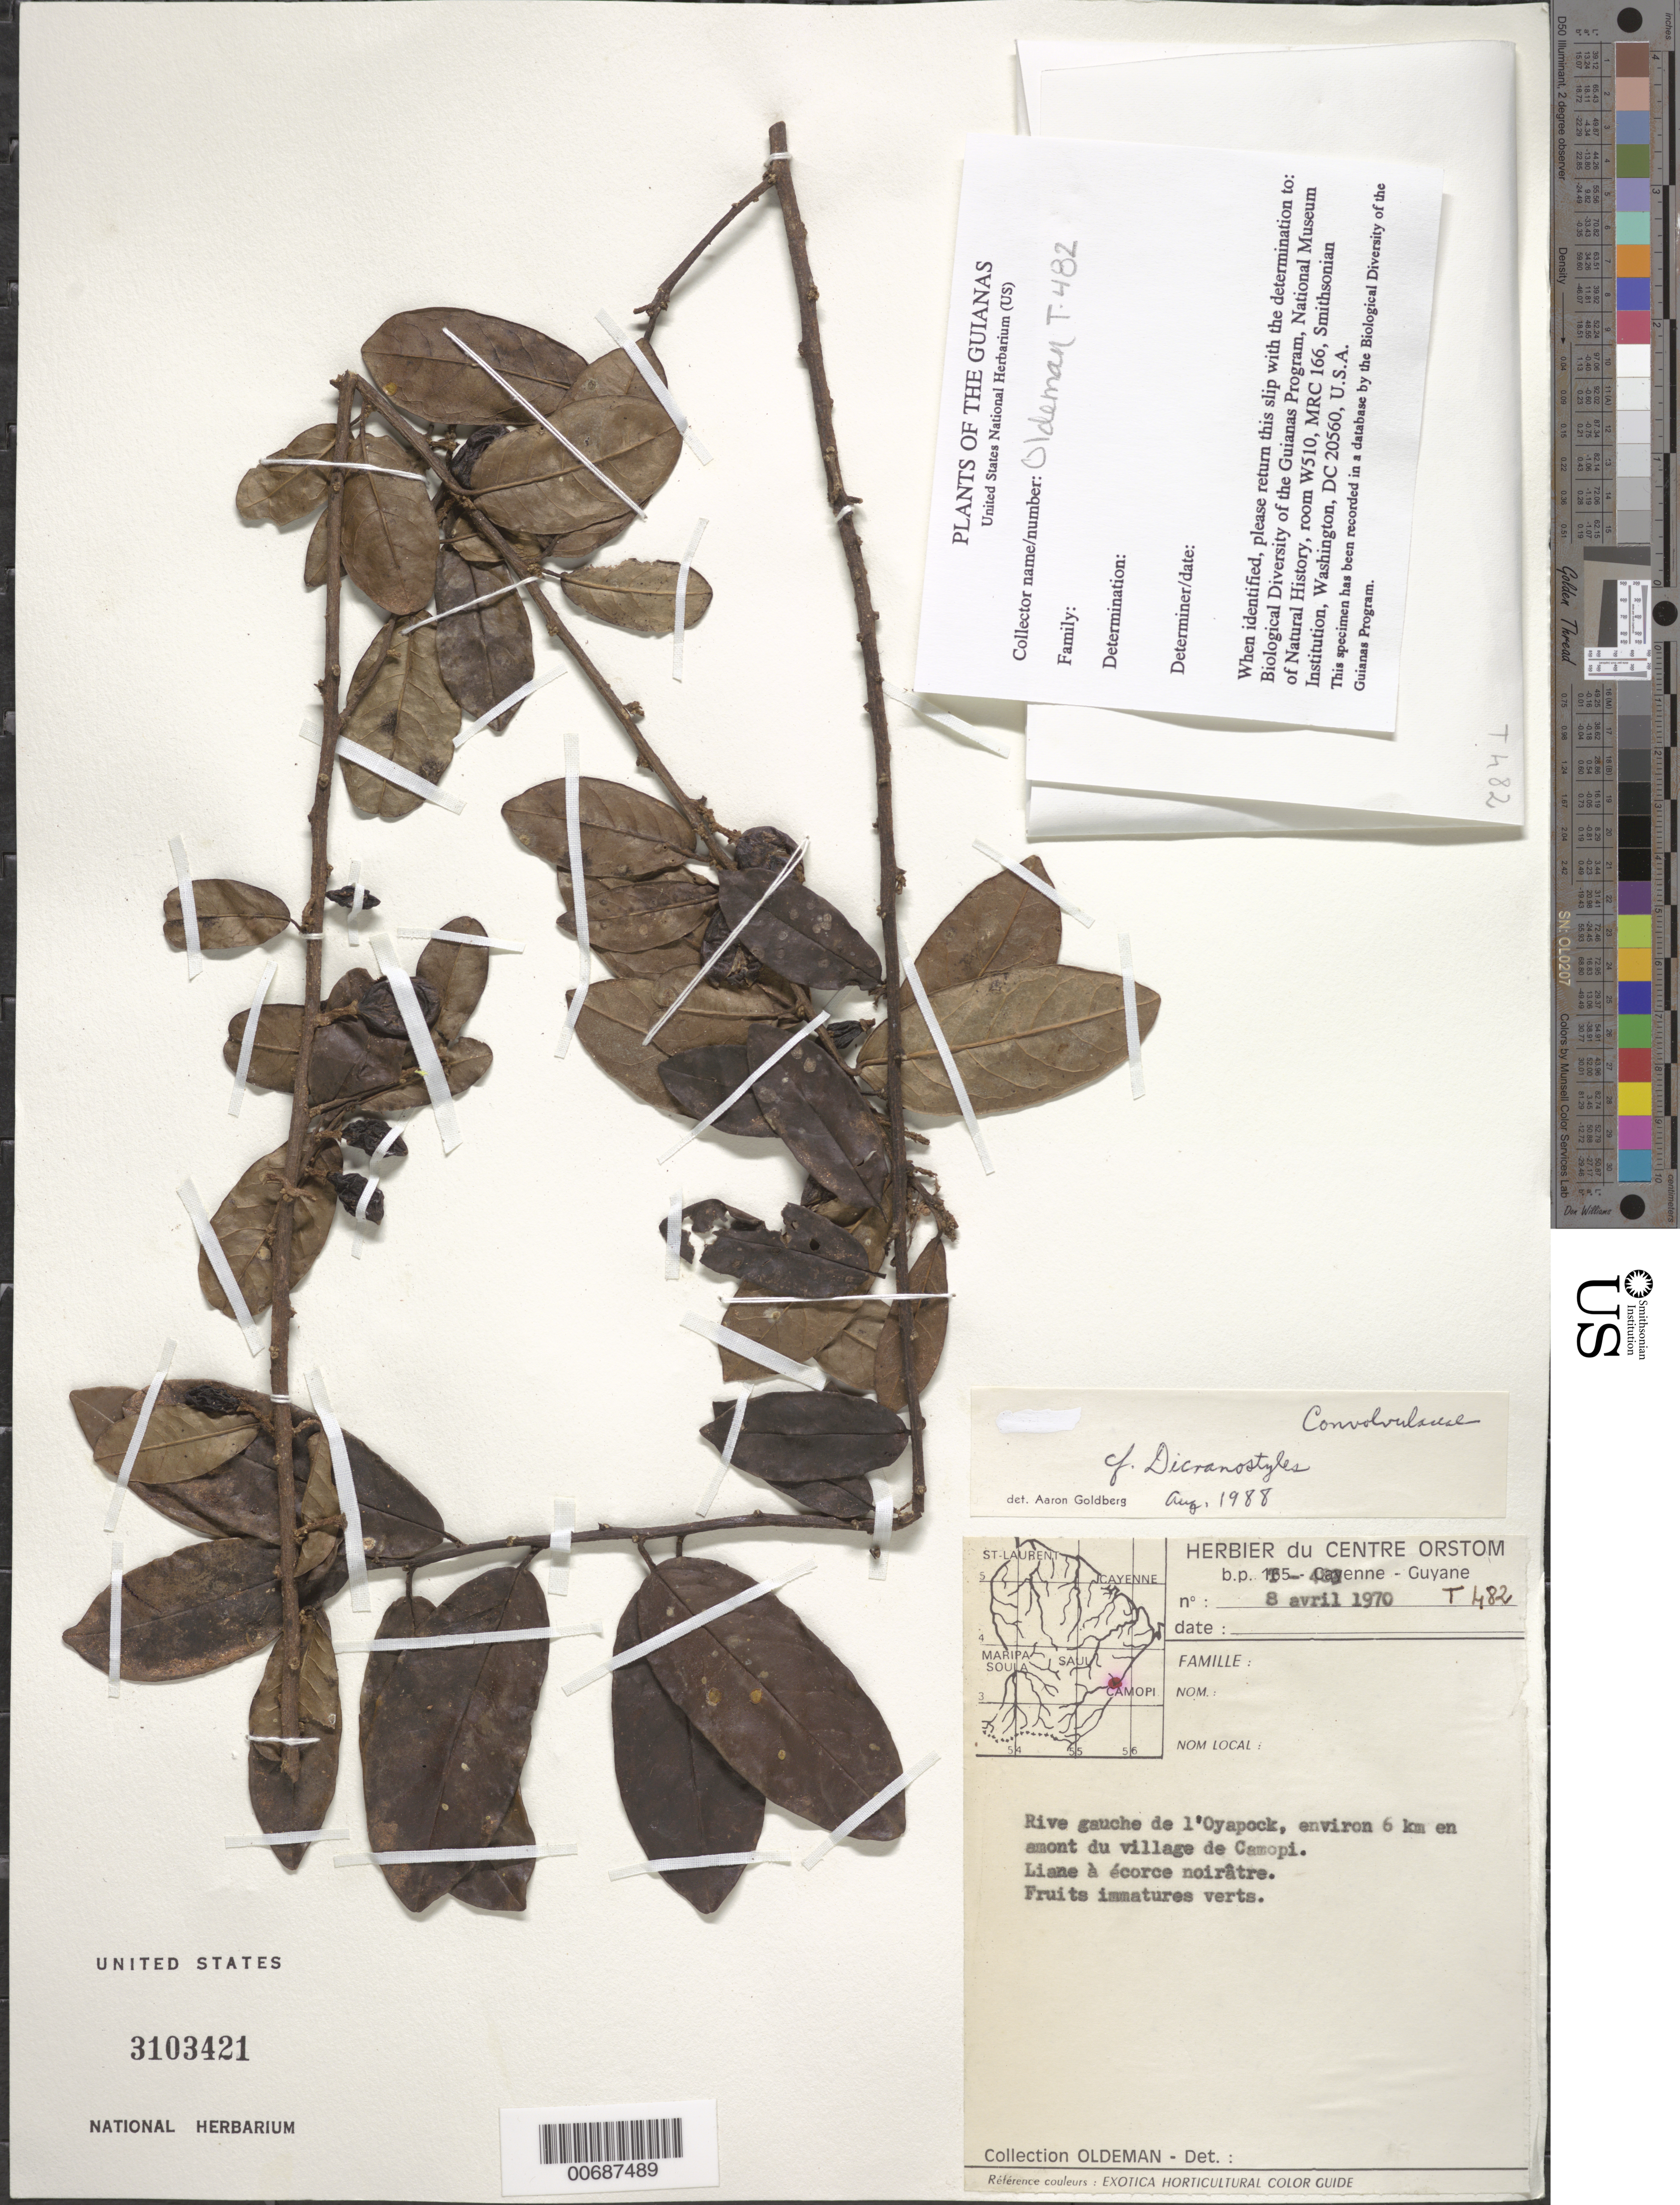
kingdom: Plantae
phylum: Tracheophyta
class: Magnoliopsida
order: Solanales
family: Convolvulaceae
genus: Dicranostyles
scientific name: Dicranostyles sp.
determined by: Goldberg, Aaron, (US), NMNH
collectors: R. Oldeman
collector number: T 482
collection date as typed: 8-Apr-70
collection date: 1970-04-08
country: French Guiana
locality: Rive gauche de l'Oyapock, env. 6 km en amont du village de Camopi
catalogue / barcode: US 3103421